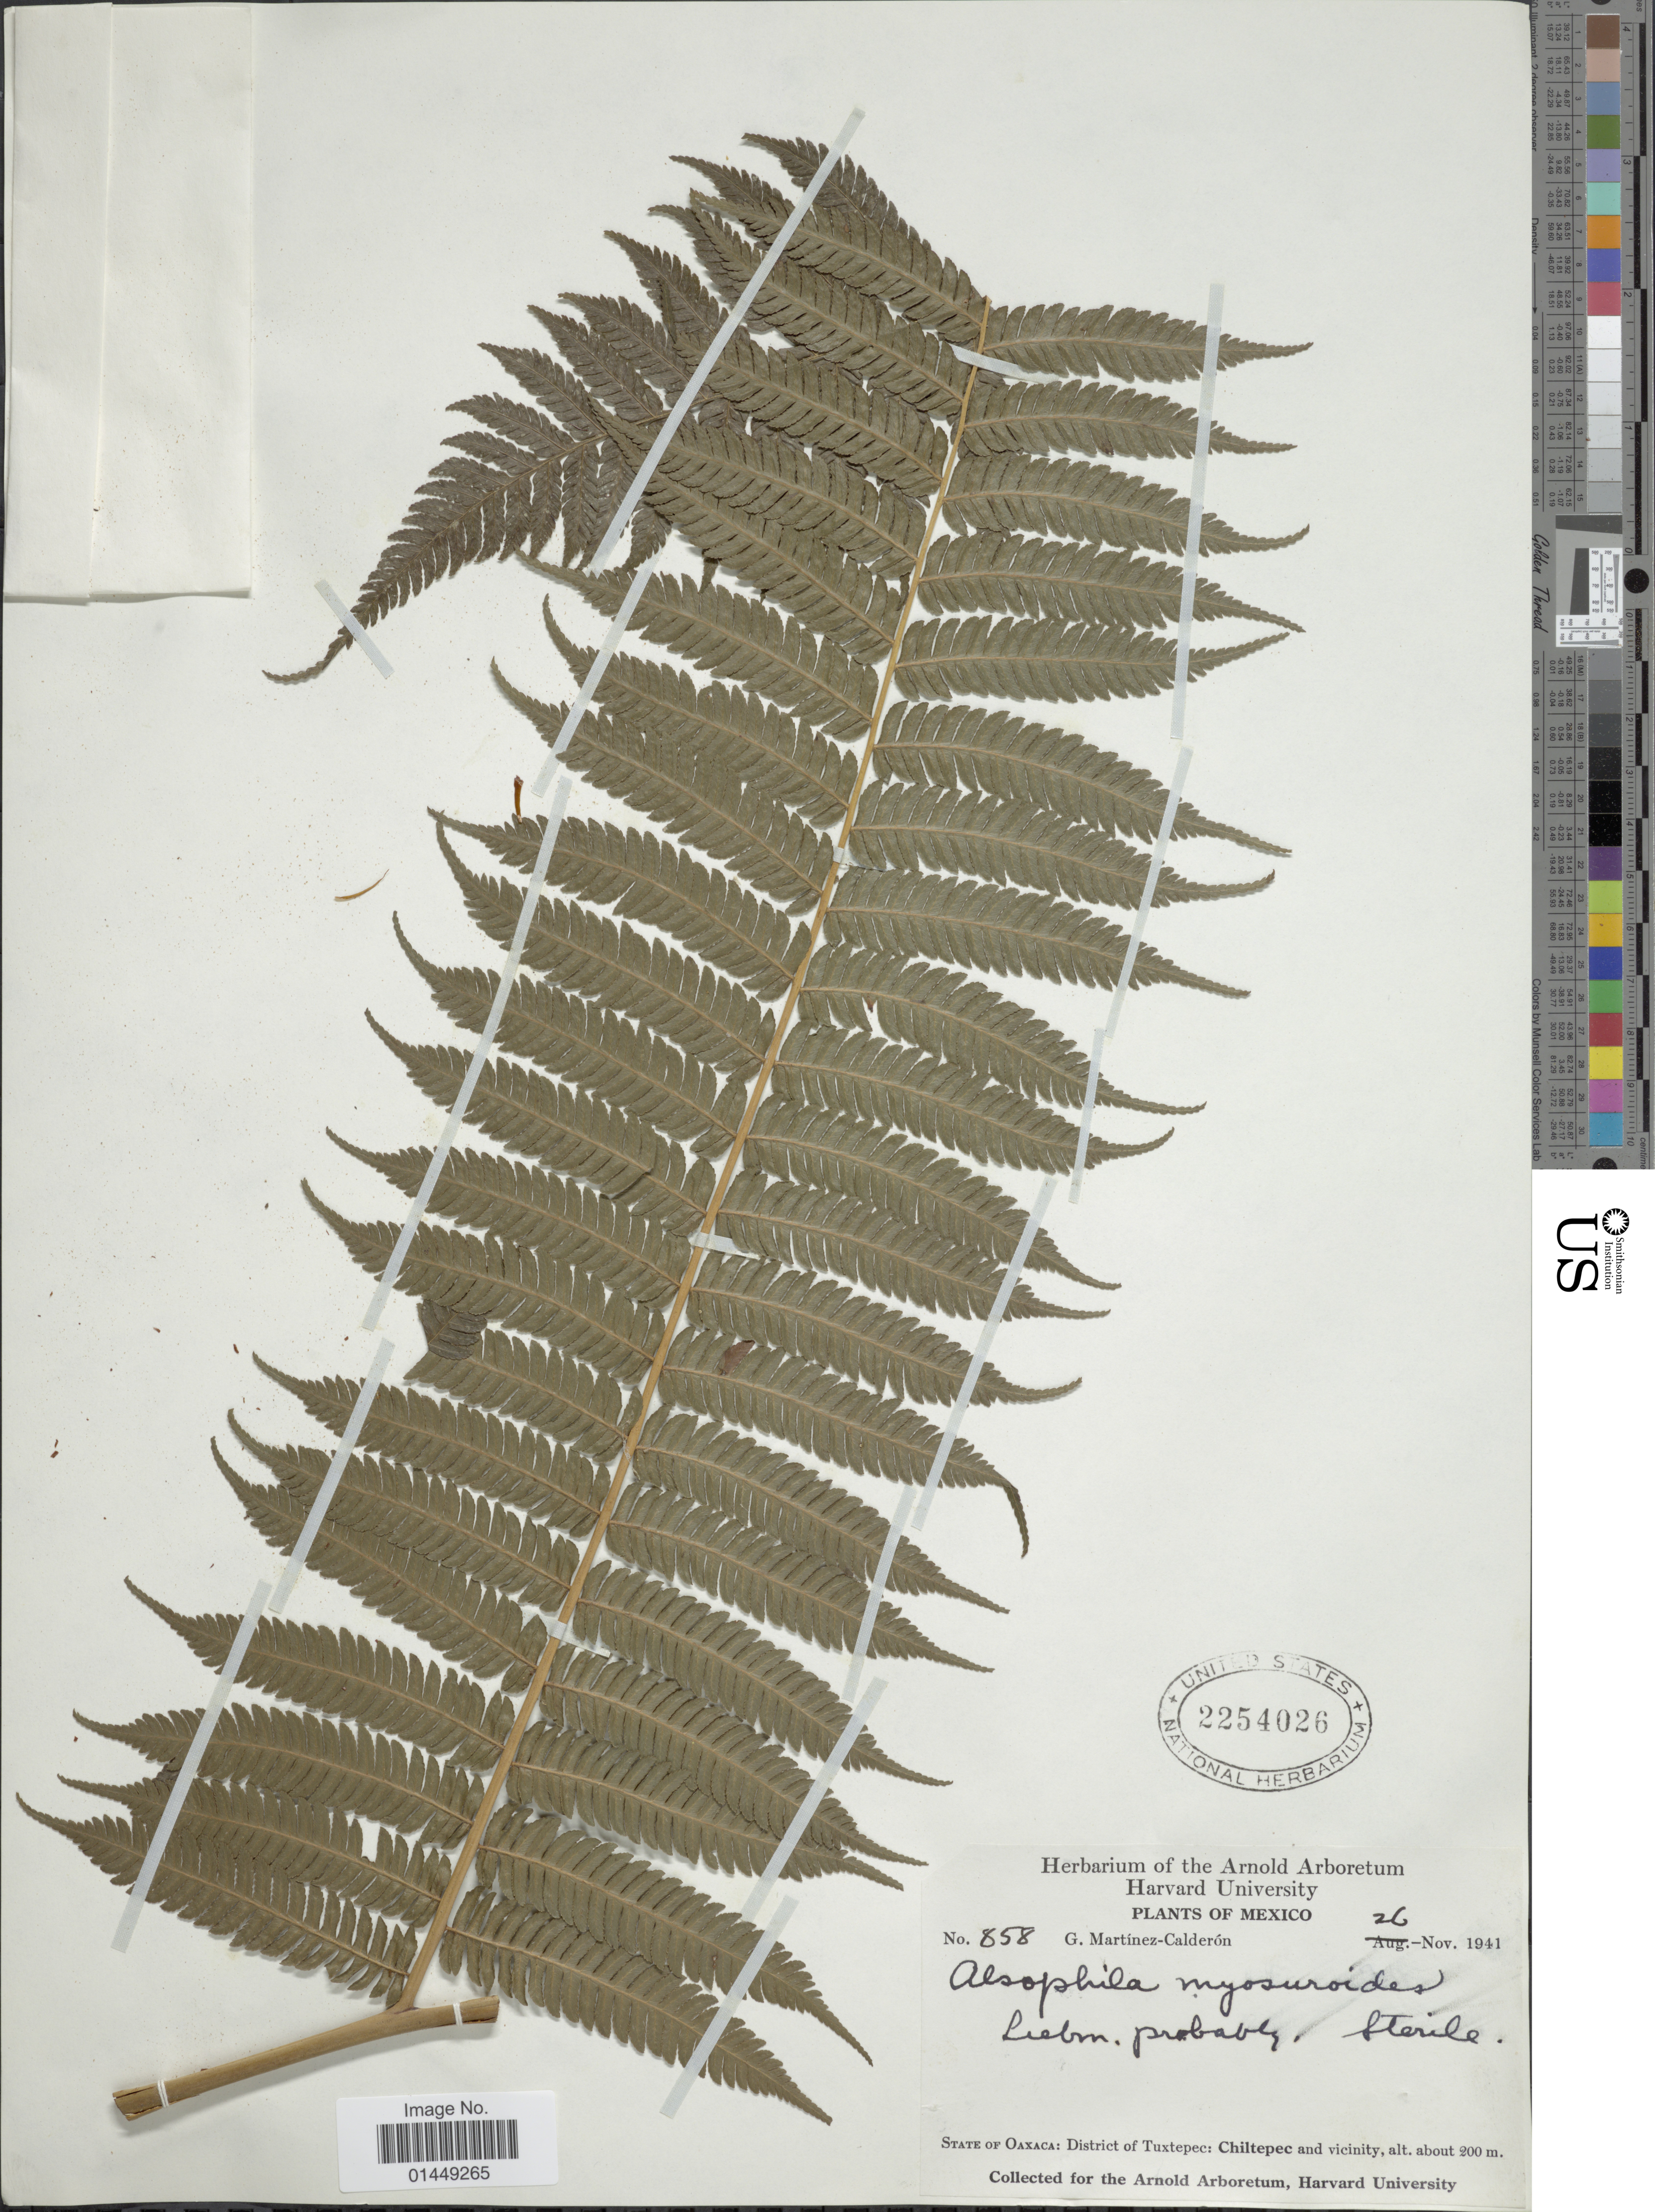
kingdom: Plantae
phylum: Tracheophyta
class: Polypodiopsida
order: Cyatheales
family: Cyatheaceae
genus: Cyathea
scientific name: Cyathea myosuriodes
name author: (Liebm.) Domin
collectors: G. Martinez-C.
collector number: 858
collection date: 1941-11-26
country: Mexico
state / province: Oaxaca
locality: State of Oaxaca: District of Tuxtepec: Chiltepec and vicinity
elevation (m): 200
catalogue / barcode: US 2254026